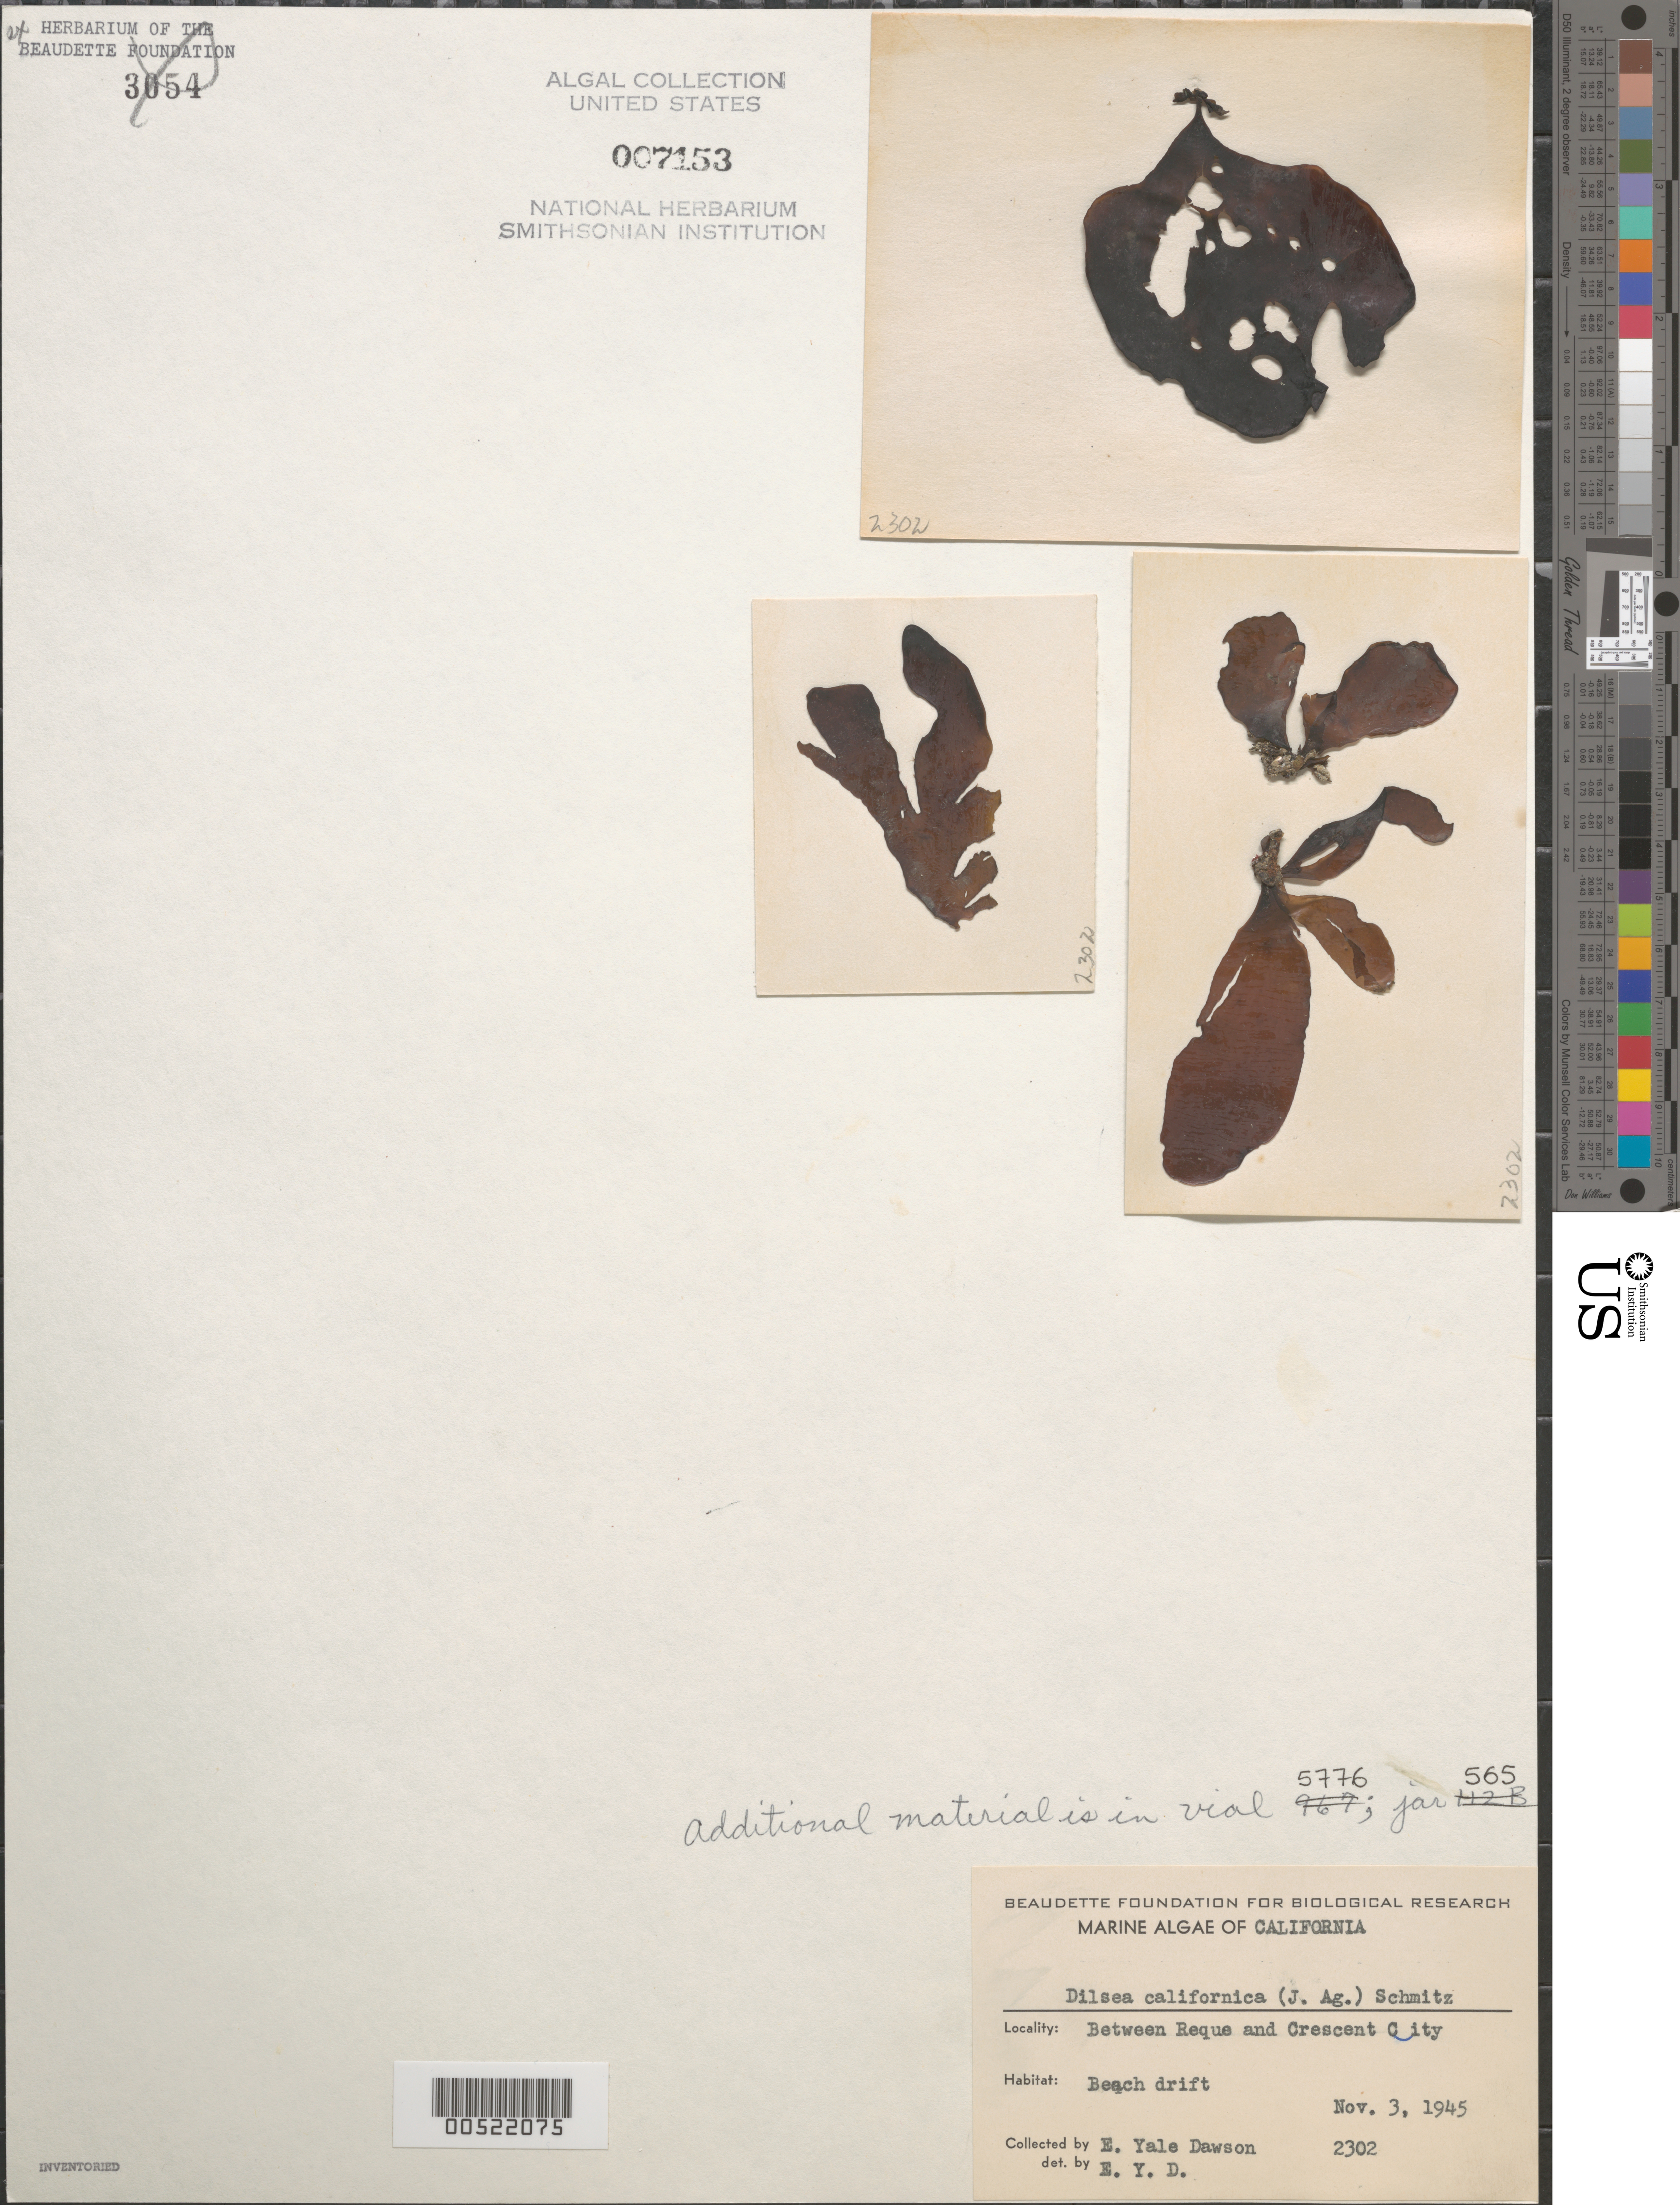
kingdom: Plantae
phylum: Rhodophyta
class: Florideophyceae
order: Gigartinales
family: Dumontiaceae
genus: Dilsea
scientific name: Dilsea californica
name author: (J. Agardh) Kuntze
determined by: Dawson, E. Y.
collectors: E. Y. Dawson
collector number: EYD 2302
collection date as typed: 03 Nov 1945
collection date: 1945-11-03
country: United States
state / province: California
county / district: Del Norte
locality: Between Reque and Crescent City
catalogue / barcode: US 7153